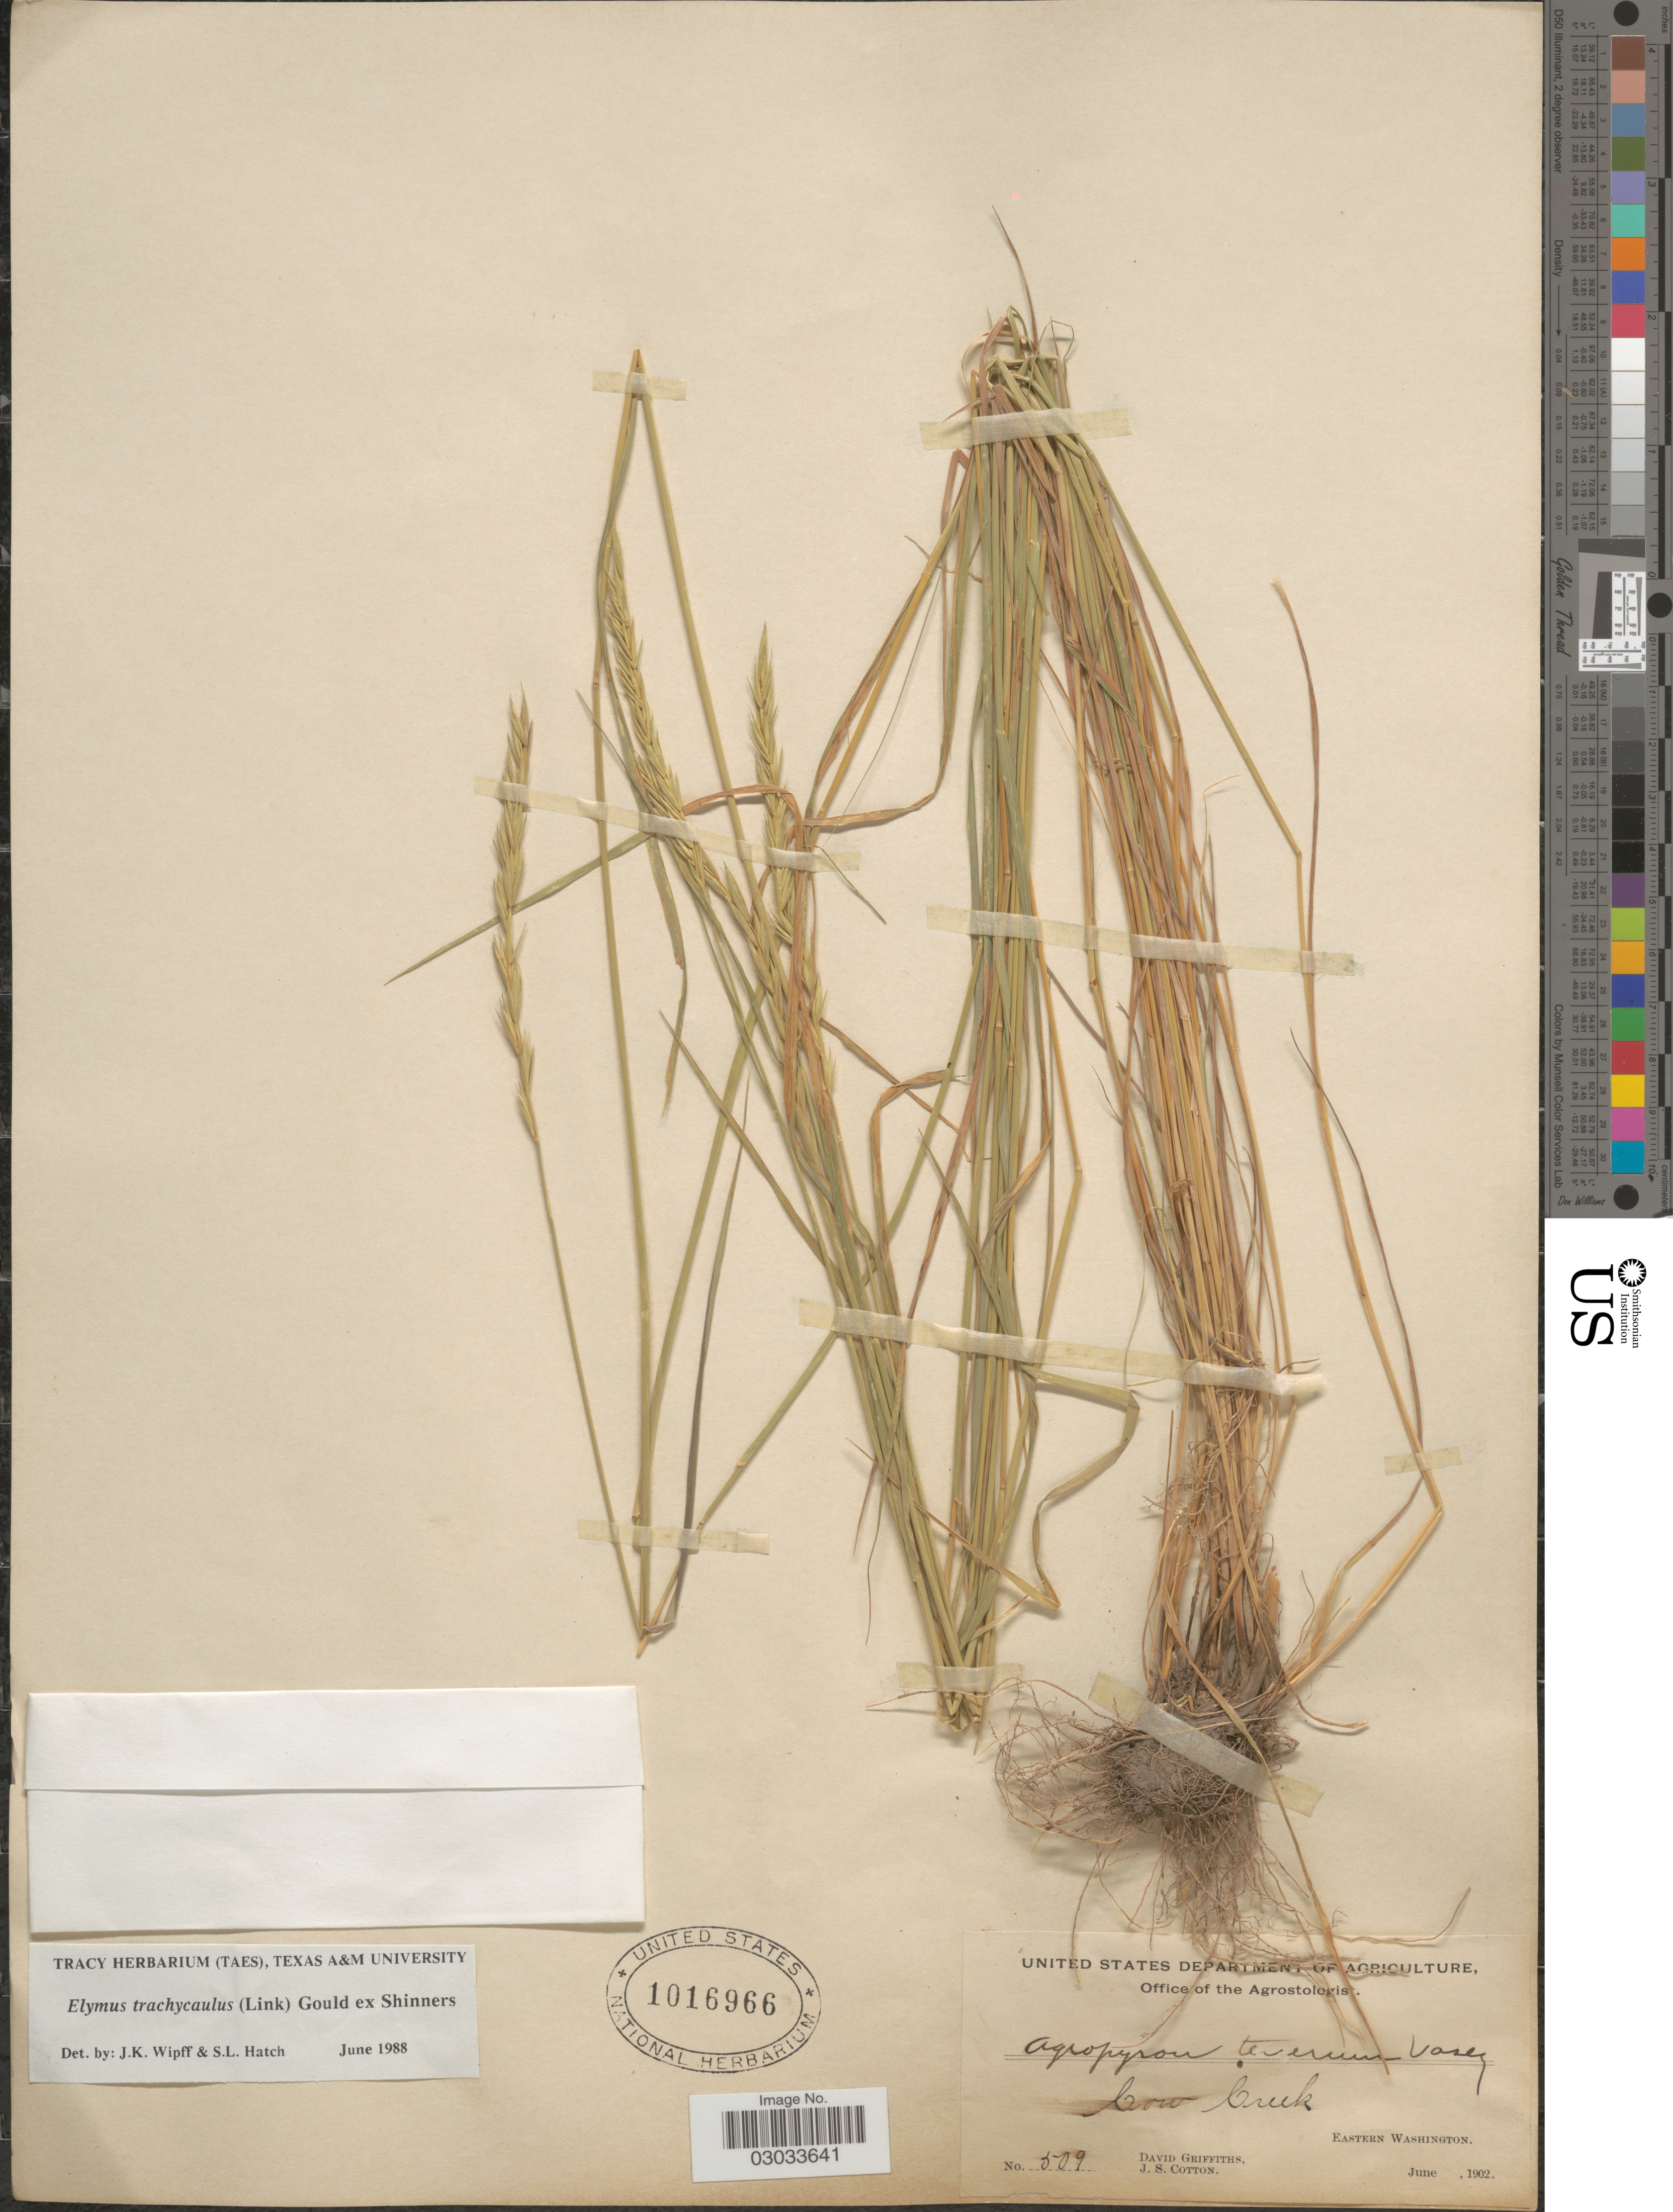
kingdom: Plantae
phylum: Tracheophyta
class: Liliopsida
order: Poales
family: Poaceae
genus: Elymus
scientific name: Elymus trachycaulus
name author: (Link) Gould ex Shinners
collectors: D. Griffiths & J. S. Cotton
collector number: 509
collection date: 1902-06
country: United States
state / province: Washington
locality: Cow Creek. Eastern Washington.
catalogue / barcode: US 1016966